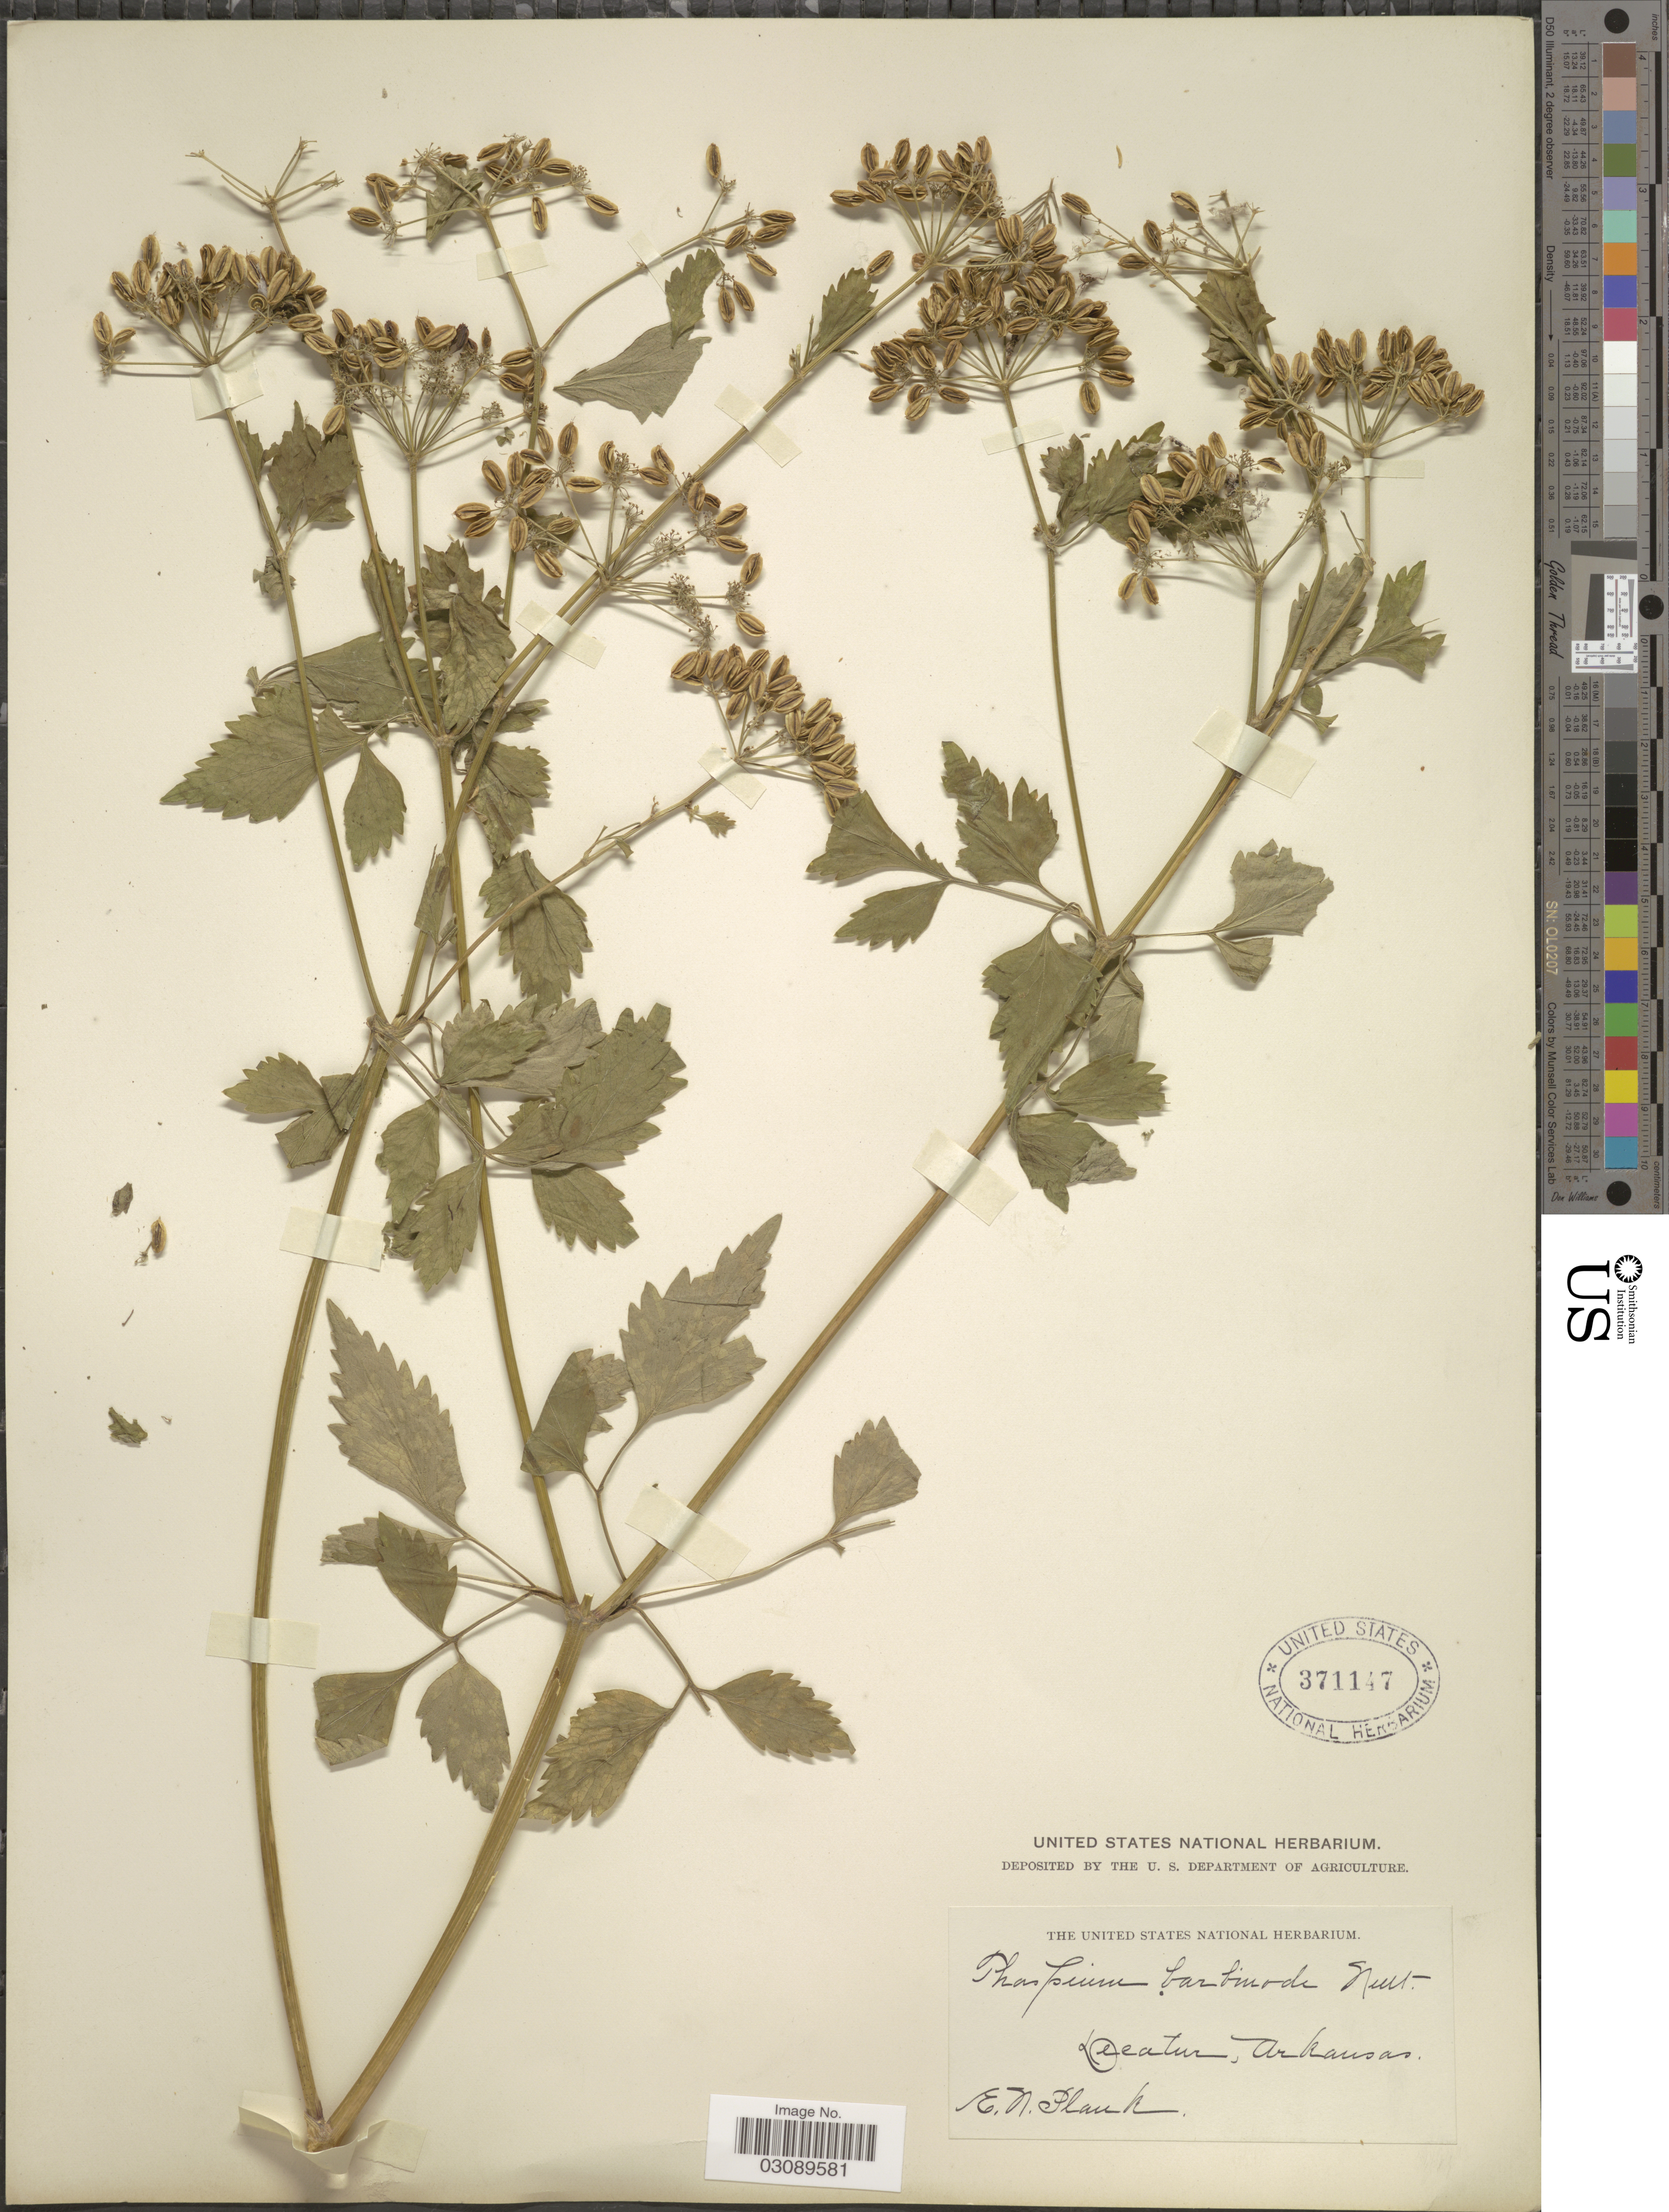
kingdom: Plantae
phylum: Tracheophyta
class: Magnoliopsida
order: Apiales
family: Apiaceae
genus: Thaspium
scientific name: Thaspium barbinode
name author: (Michx.) Nutt.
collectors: E. Plank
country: United States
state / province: Arkansas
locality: Decatur.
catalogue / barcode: US 371147